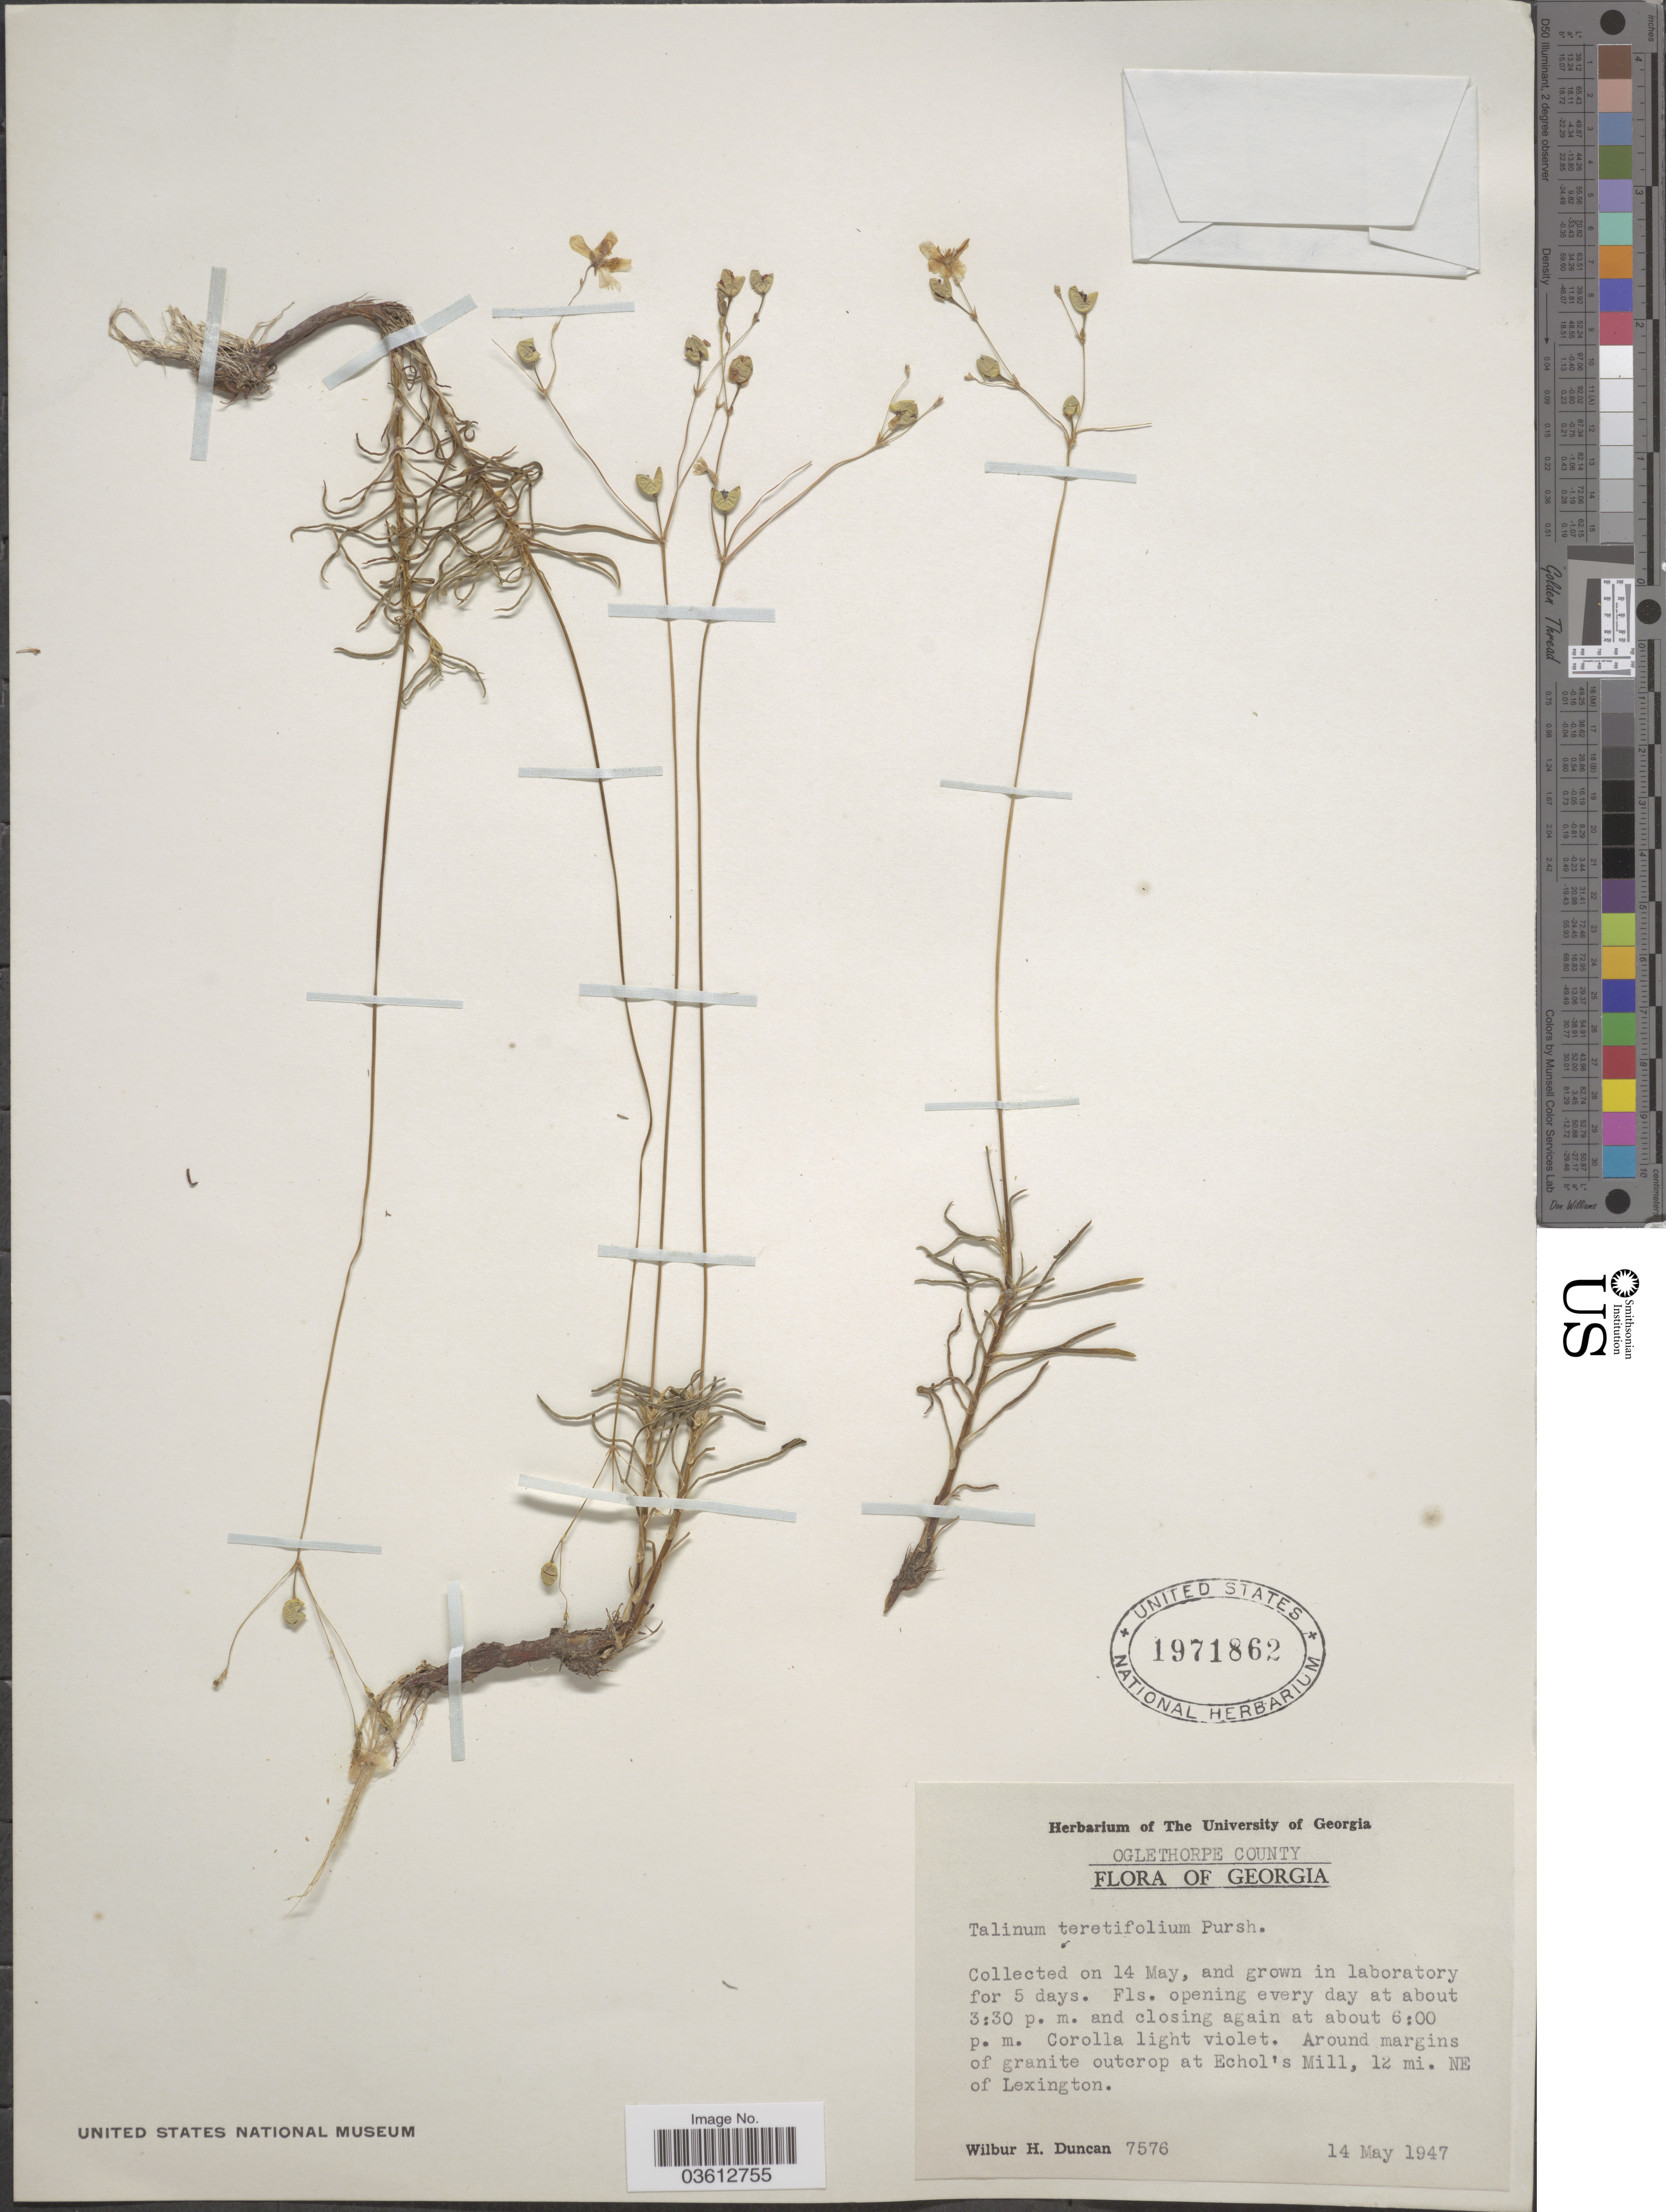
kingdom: Plantae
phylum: Tracheophyta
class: Magnoliopsida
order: Caryophyllales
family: Talinaceae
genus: Talinum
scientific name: Talinum teretifolium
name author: Pursh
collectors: W. H. Duncan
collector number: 7576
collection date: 1947-05-14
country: United States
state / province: Georgia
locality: Oglethorpe County. Around margins of granite outcrop at Echol's Mill, 12 mi. NE of Lexington.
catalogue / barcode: US 1971862